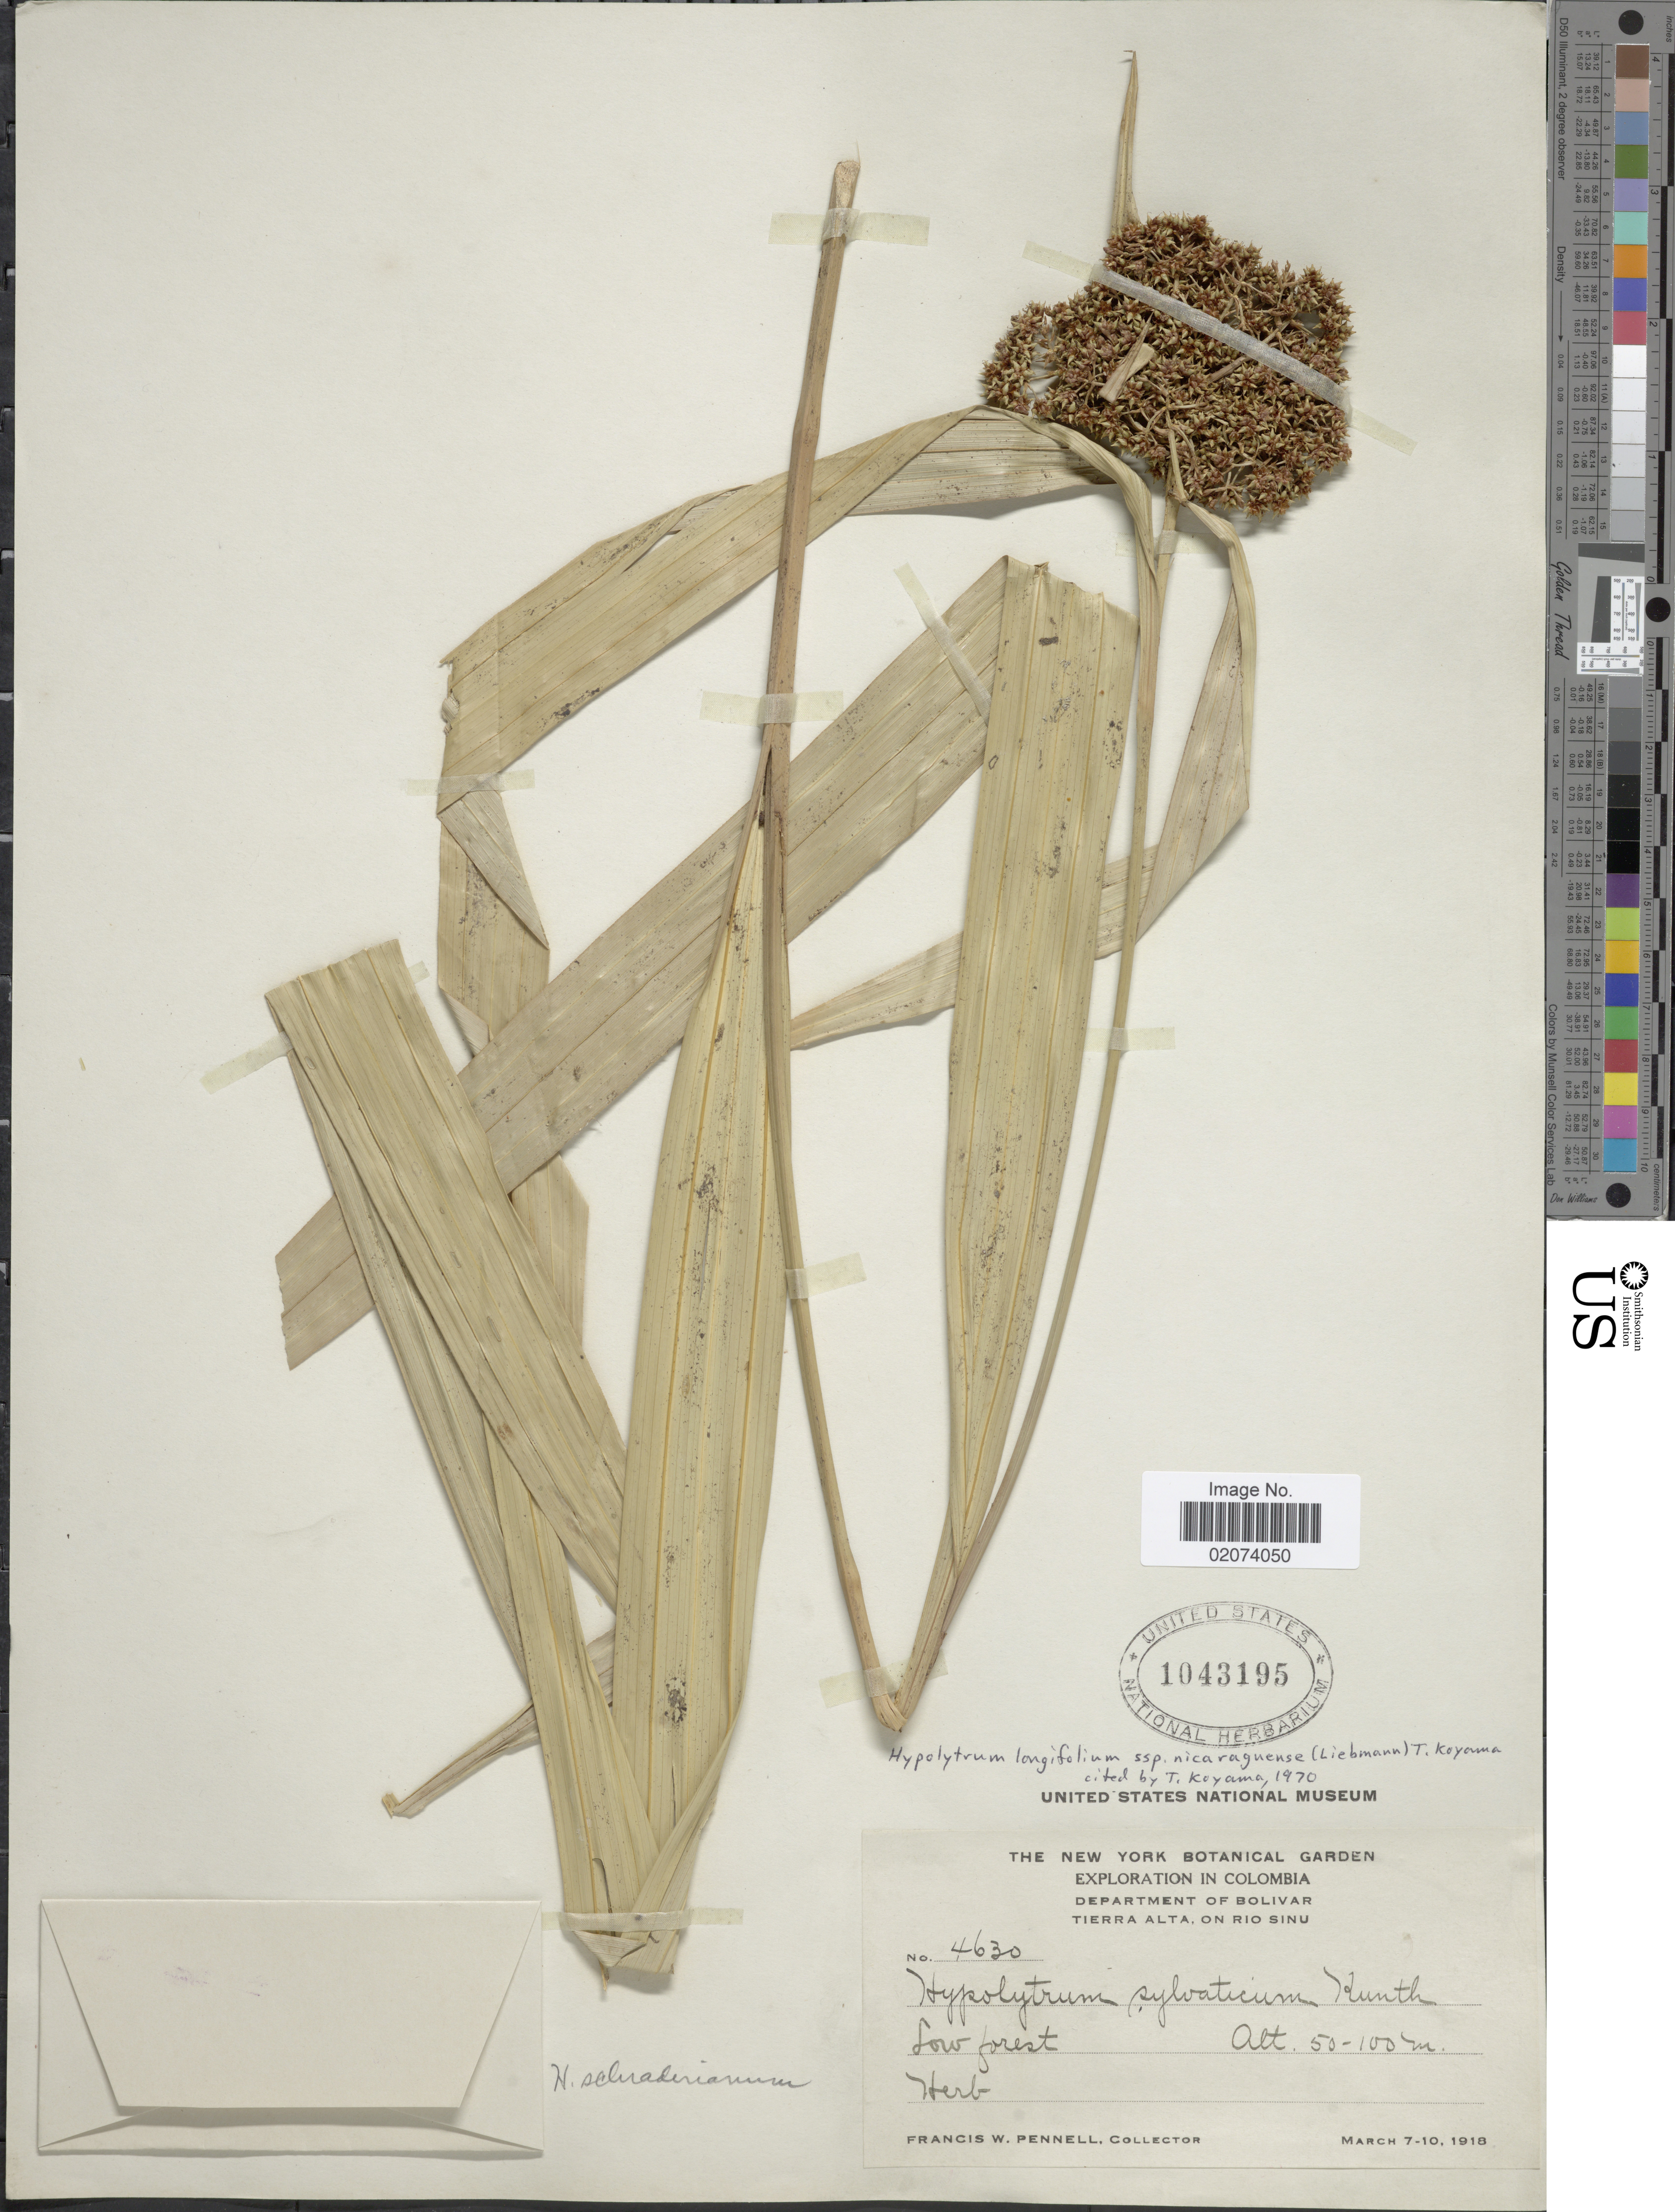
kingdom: Plantae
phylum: Tracheophyta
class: Liliopsida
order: Poales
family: Cyperaceae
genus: Hypolytrum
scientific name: Hypolytrum longifolium subsp. nicaraguense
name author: (Liebm.) T. Koyama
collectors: F. W. Pennell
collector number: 4630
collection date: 1918-03-07/1918-03-10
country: Colombia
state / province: Bolívar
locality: Tierra Alta, on Rio Sinu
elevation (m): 50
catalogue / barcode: US 1043195